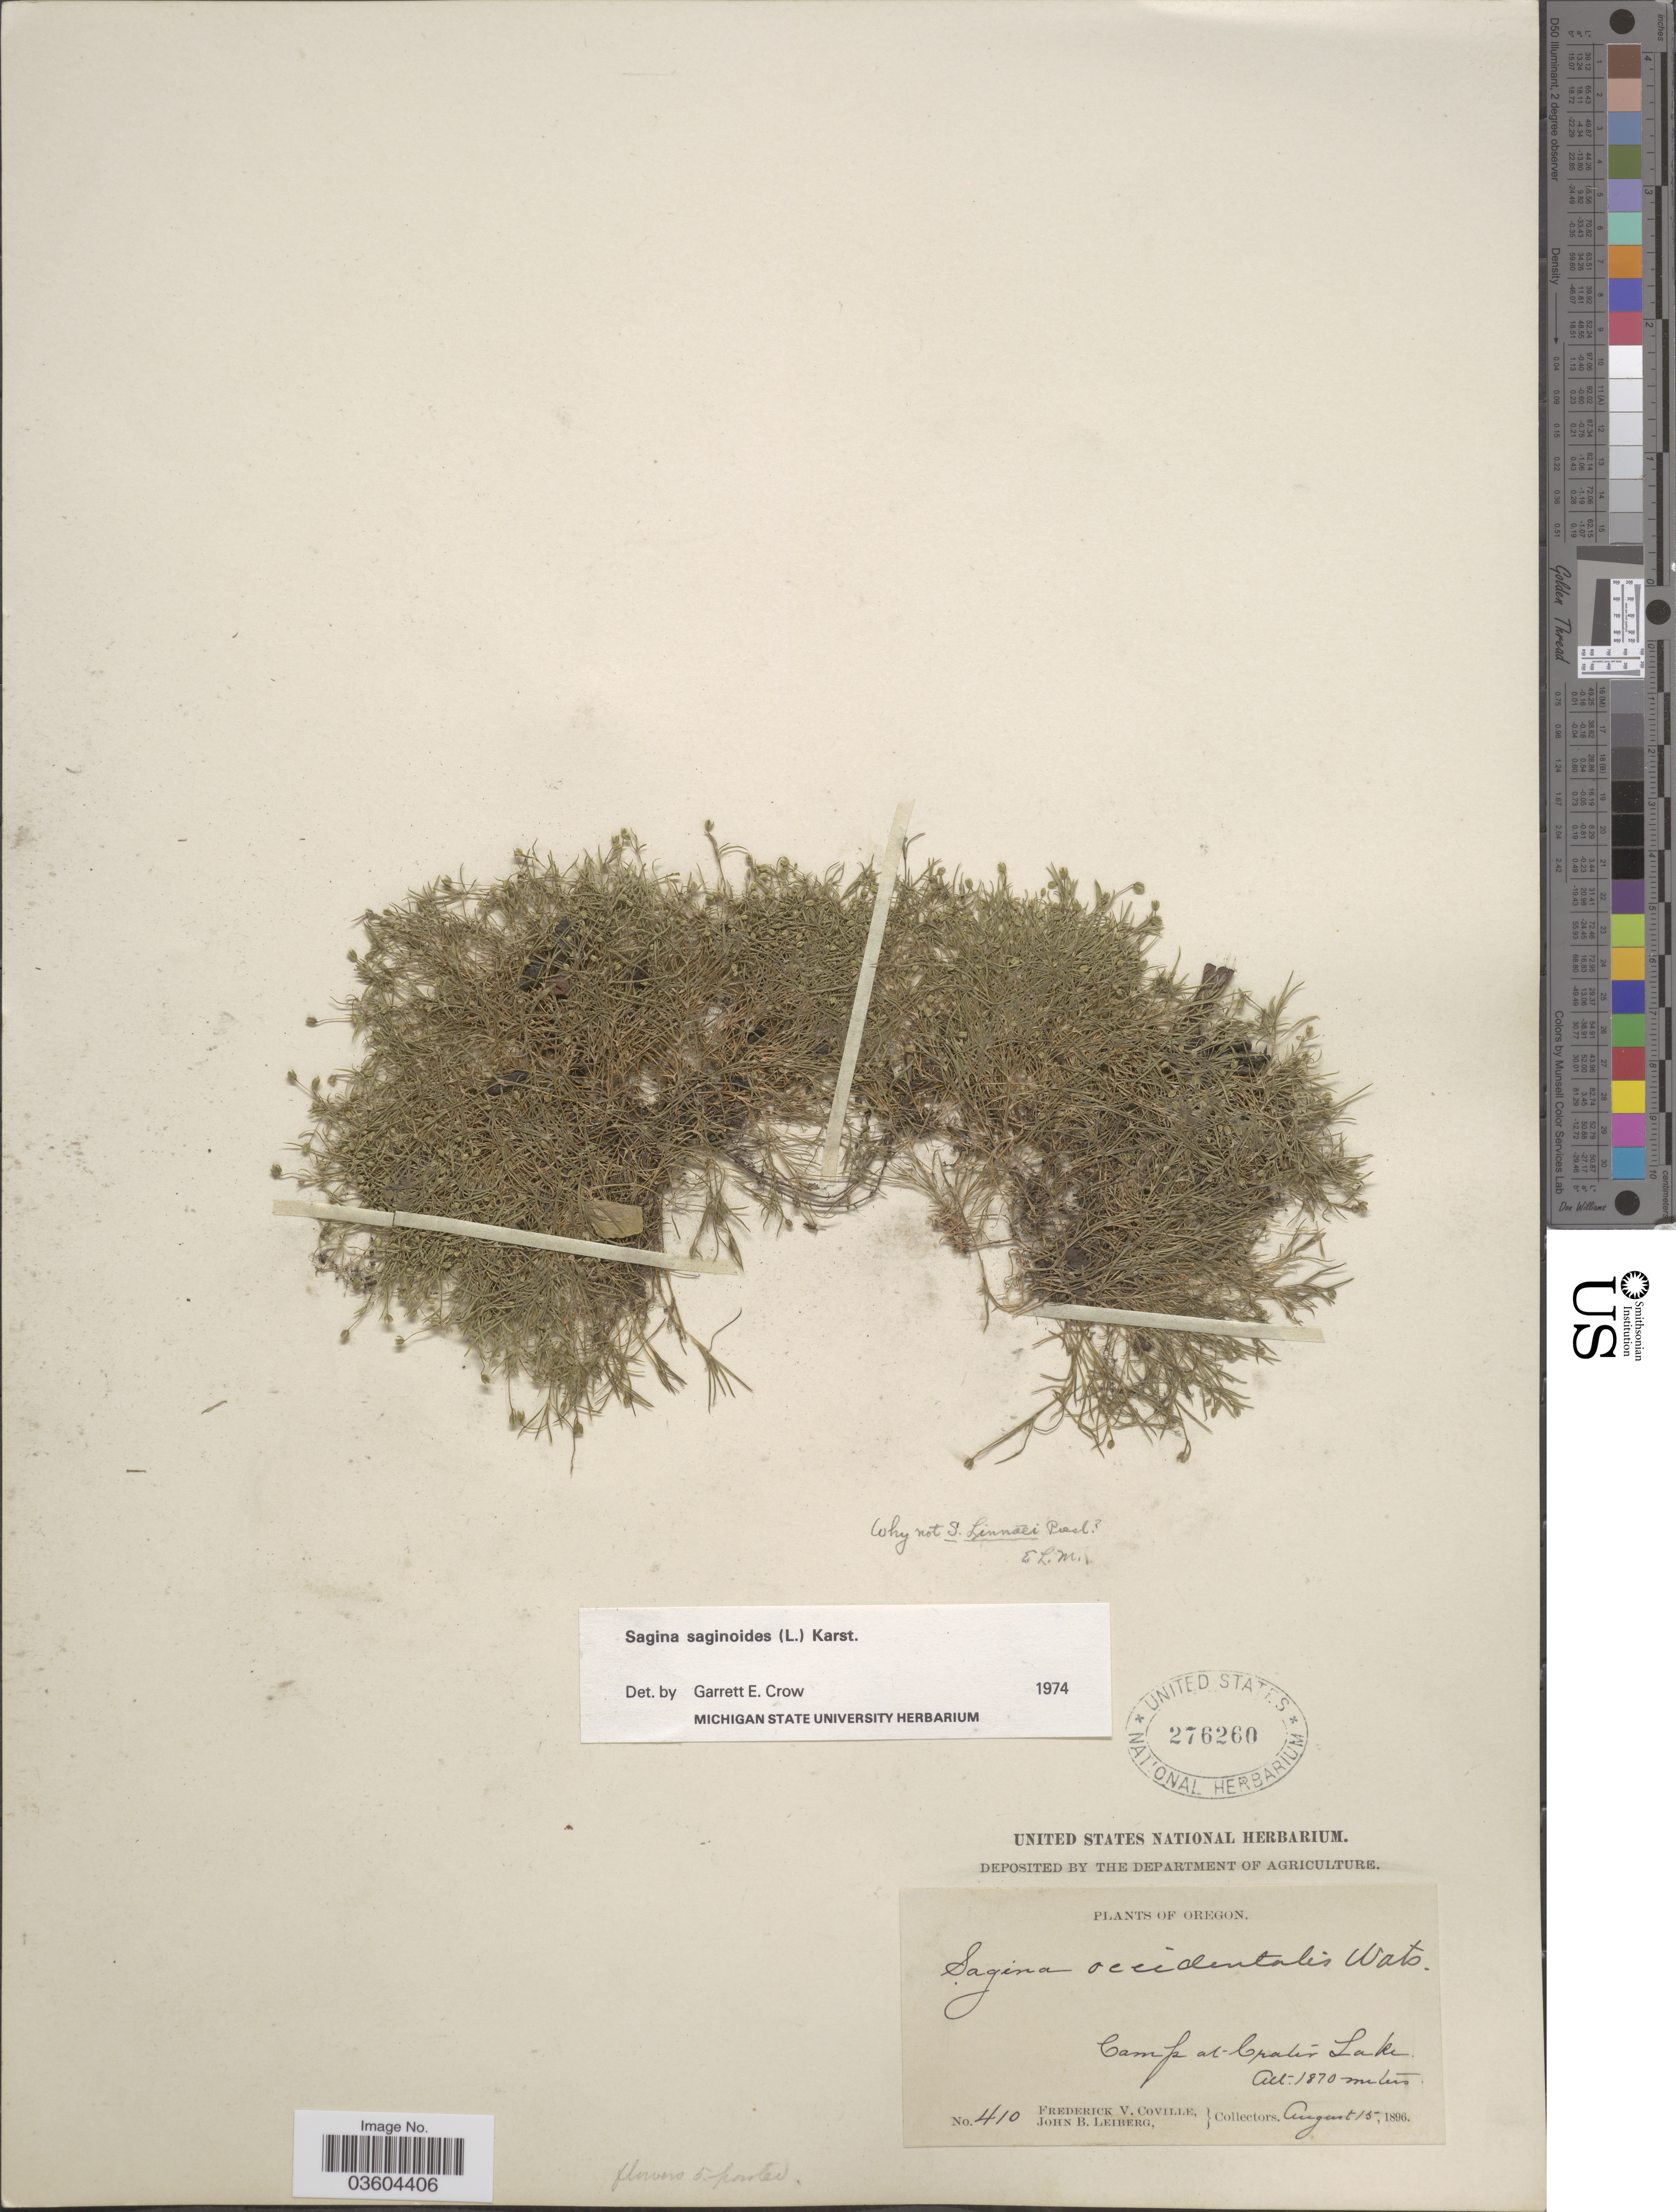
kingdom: Plantae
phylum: Tracheophyta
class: Magnoliopsida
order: Caryophyllales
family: Caryophyllaceae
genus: Sagina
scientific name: Sagina saginoides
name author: (L.) H. Karst.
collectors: F. V. Coville & J. B. Leiberg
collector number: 410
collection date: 1896-08-15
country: United States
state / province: Oregon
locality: Camp at Crater Lake.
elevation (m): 1870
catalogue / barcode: US 276260